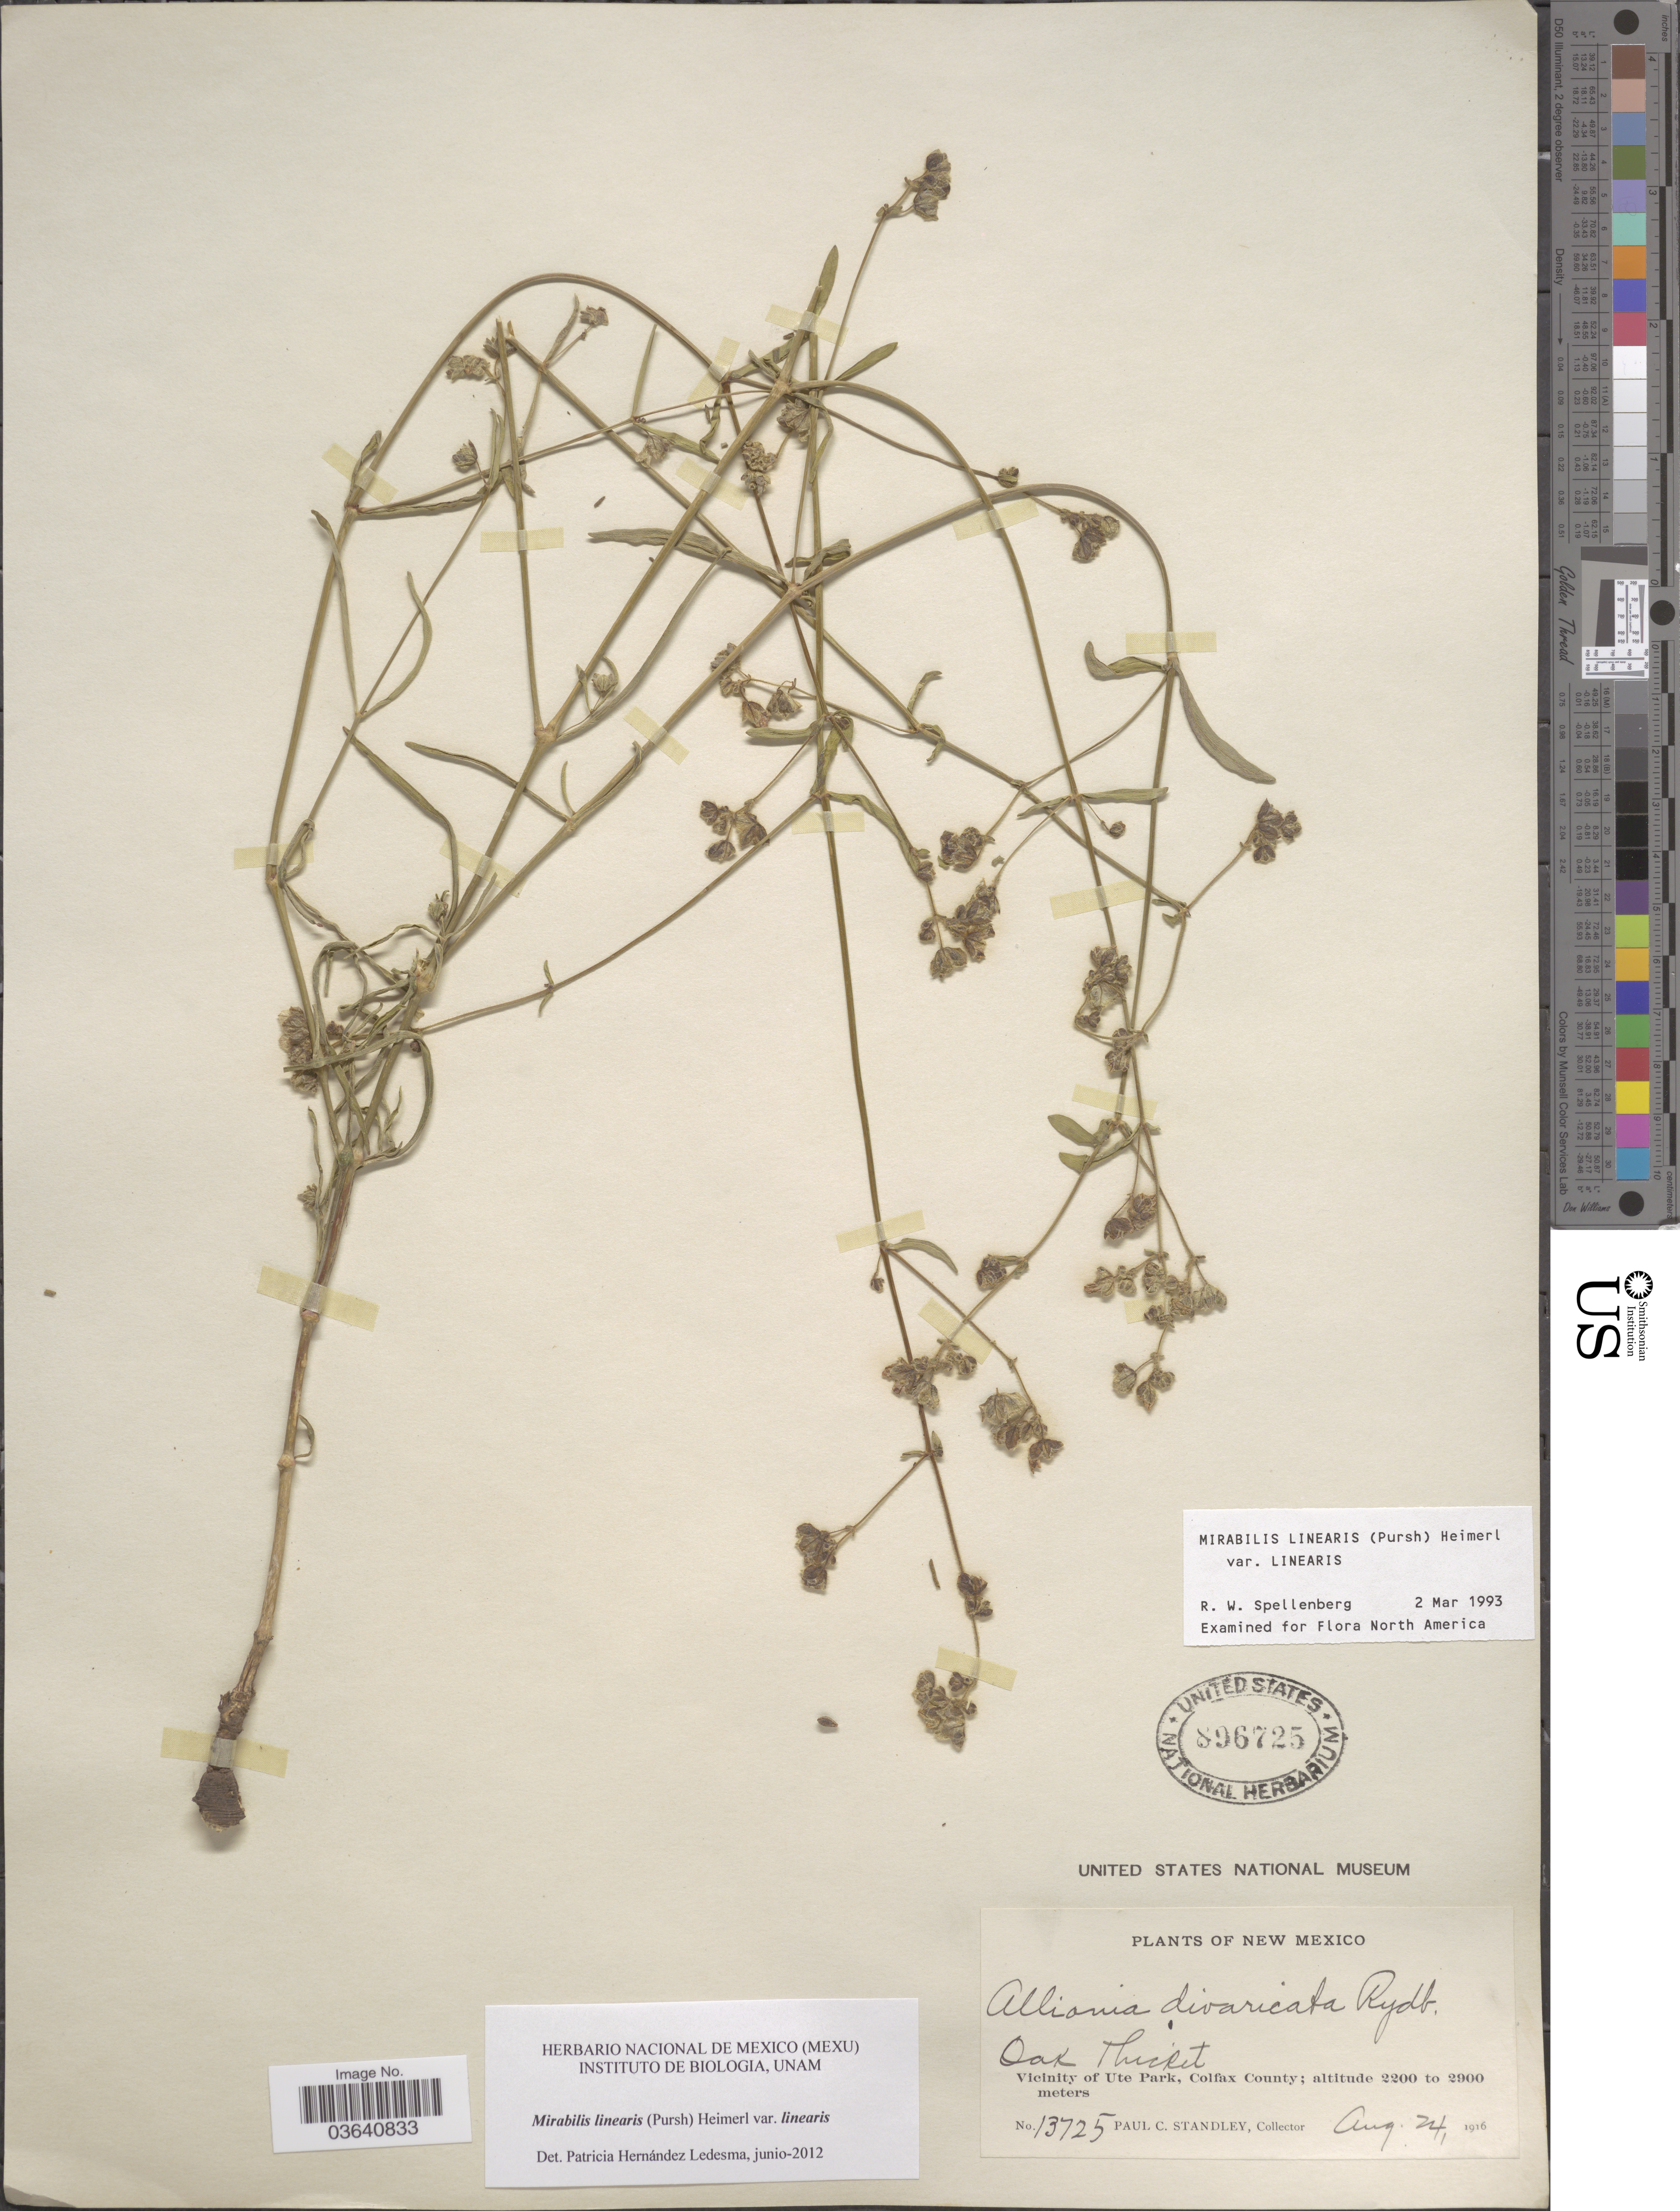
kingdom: Plantae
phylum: Tracheophyta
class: Magnoliopsida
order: Caryophyllales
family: Nyctaginaceae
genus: Mirabilis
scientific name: Mirabilis linearis var. linearis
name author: (Pursh) Heimerl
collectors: P. C. Standley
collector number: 13725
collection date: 1916-08-24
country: United States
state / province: New Mexico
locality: Vicinity of Ute Park, Colfax County.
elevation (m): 2200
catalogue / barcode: US 896725